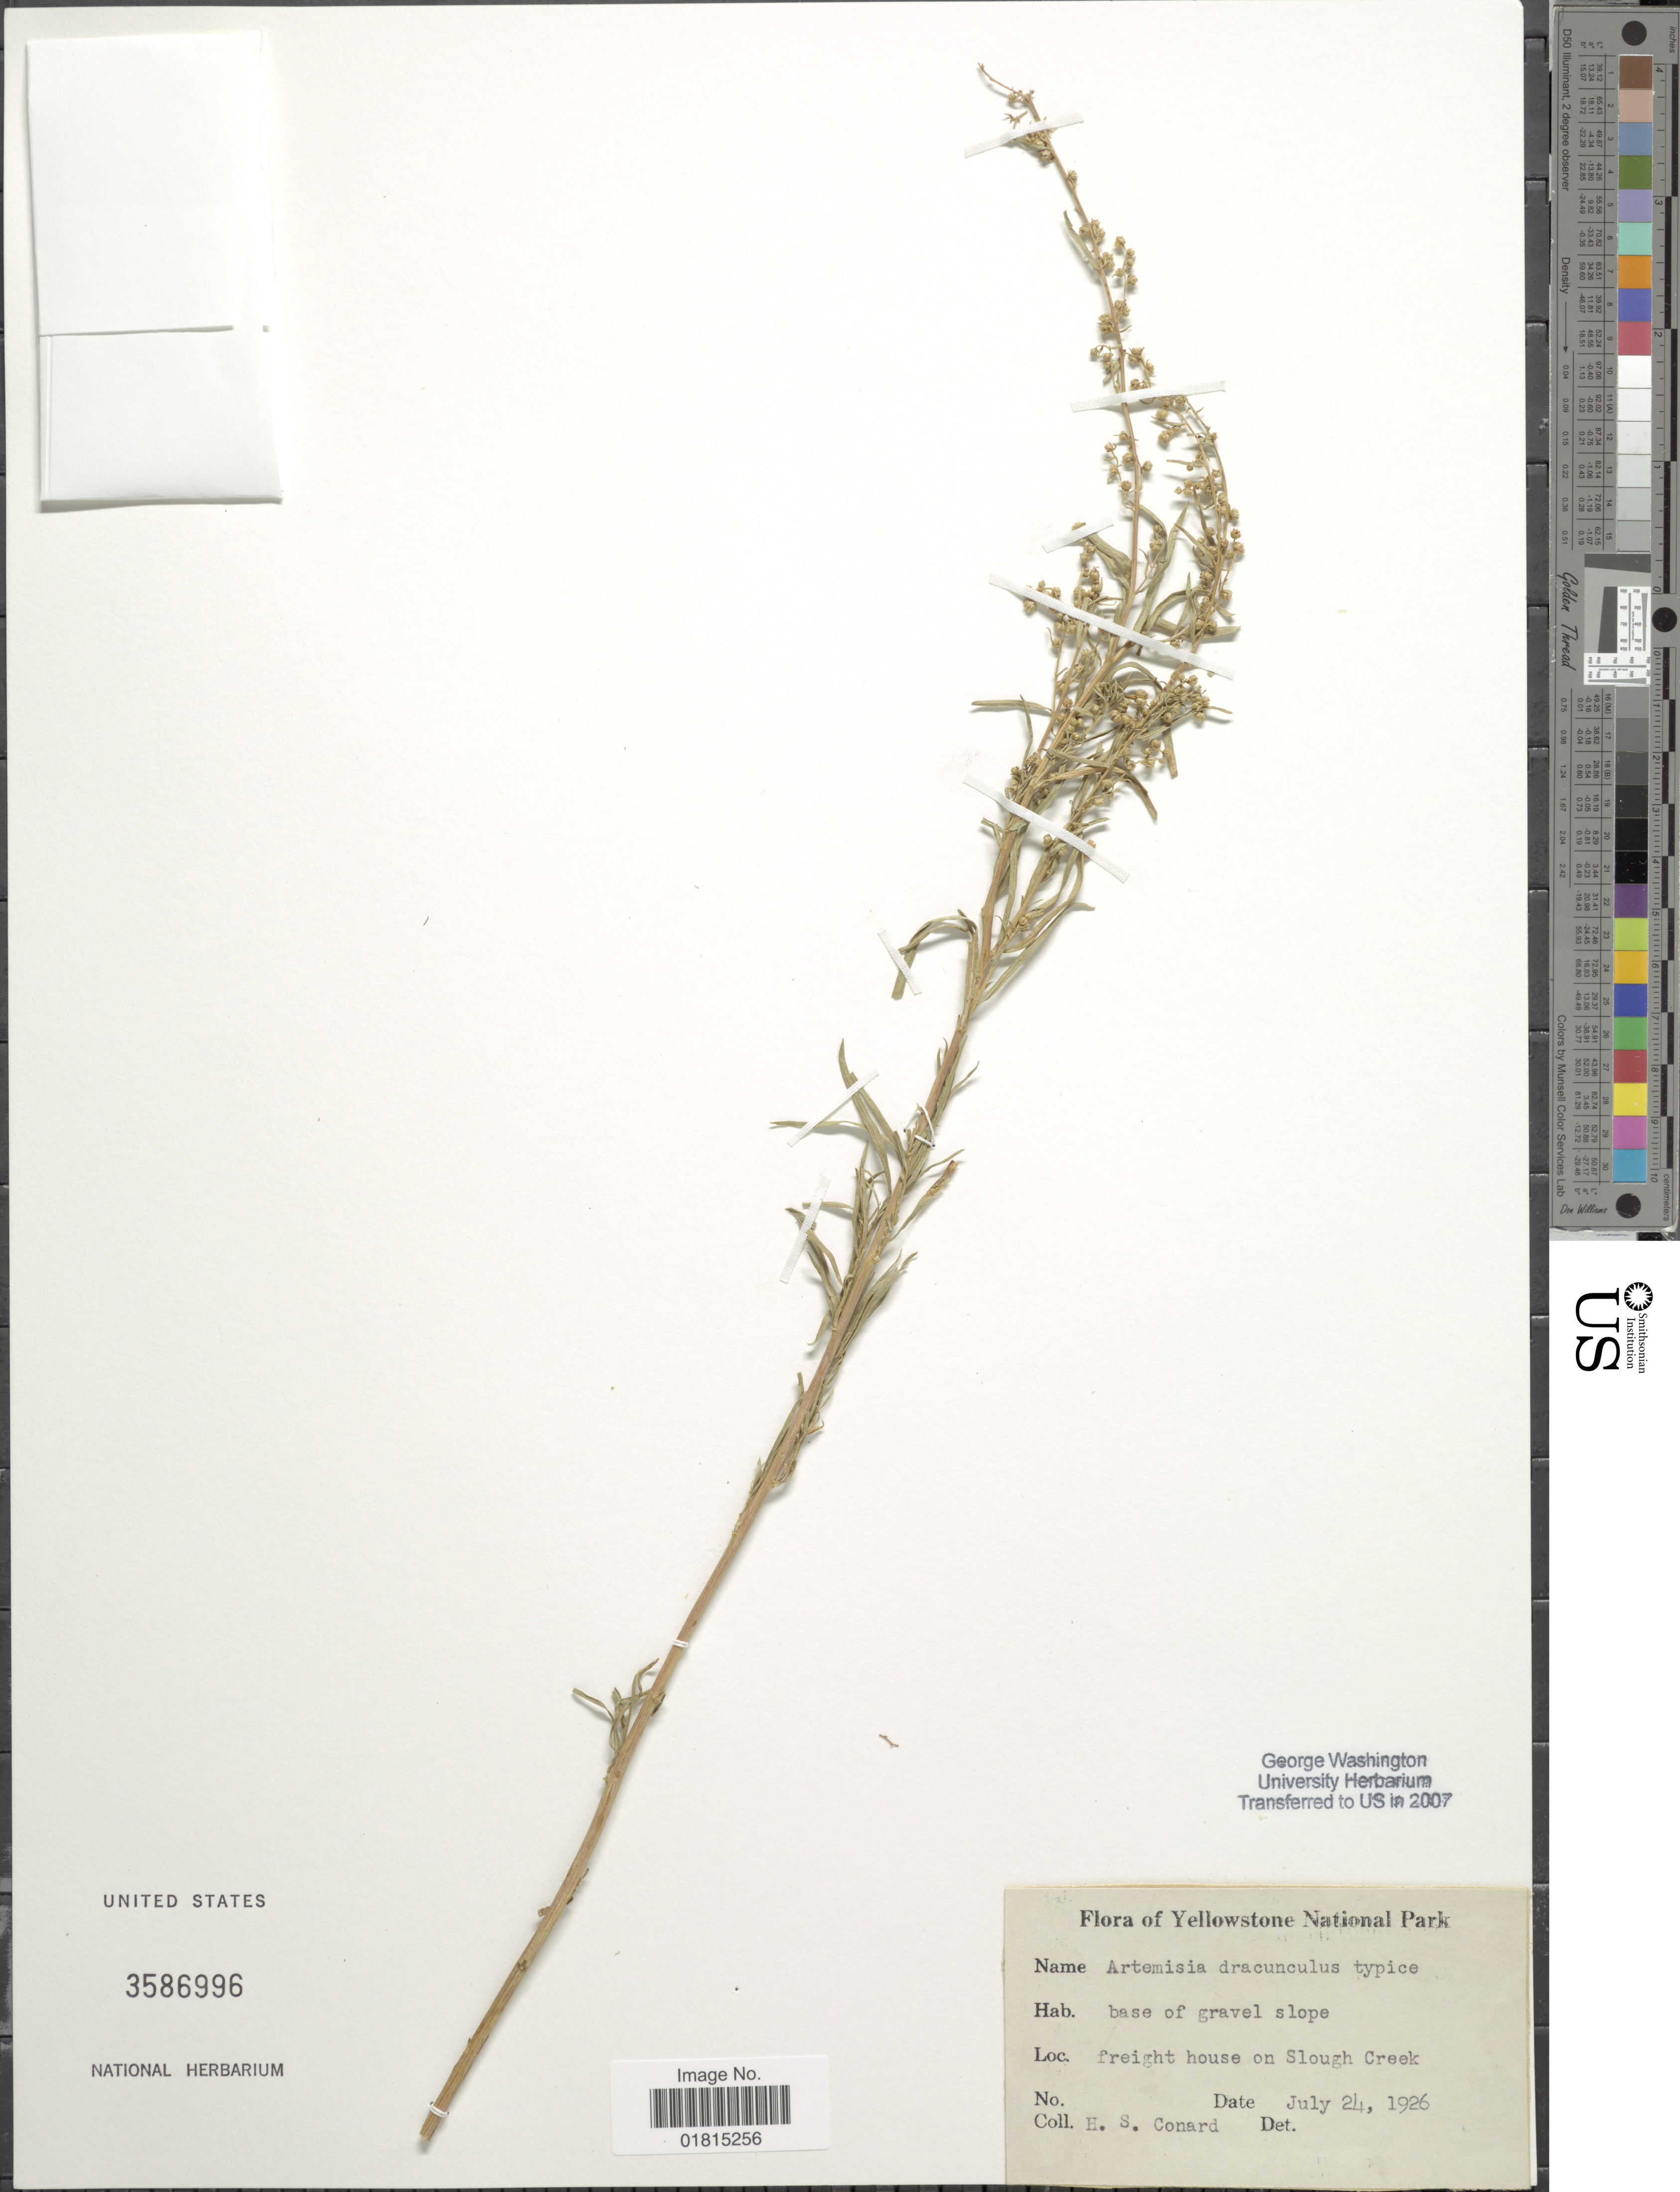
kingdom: Plantae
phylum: Tracheophyta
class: Magnoliopsida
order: Asterales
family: Asteraceae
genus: Artemisia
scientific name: Artemisia dracunculoides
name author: Pursh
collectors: H. S. Conard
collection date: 1926-07-24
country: United States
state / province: Wyoming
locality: Yellowstone National Park. Freight house on Slough Creek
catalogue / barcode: US 3586996